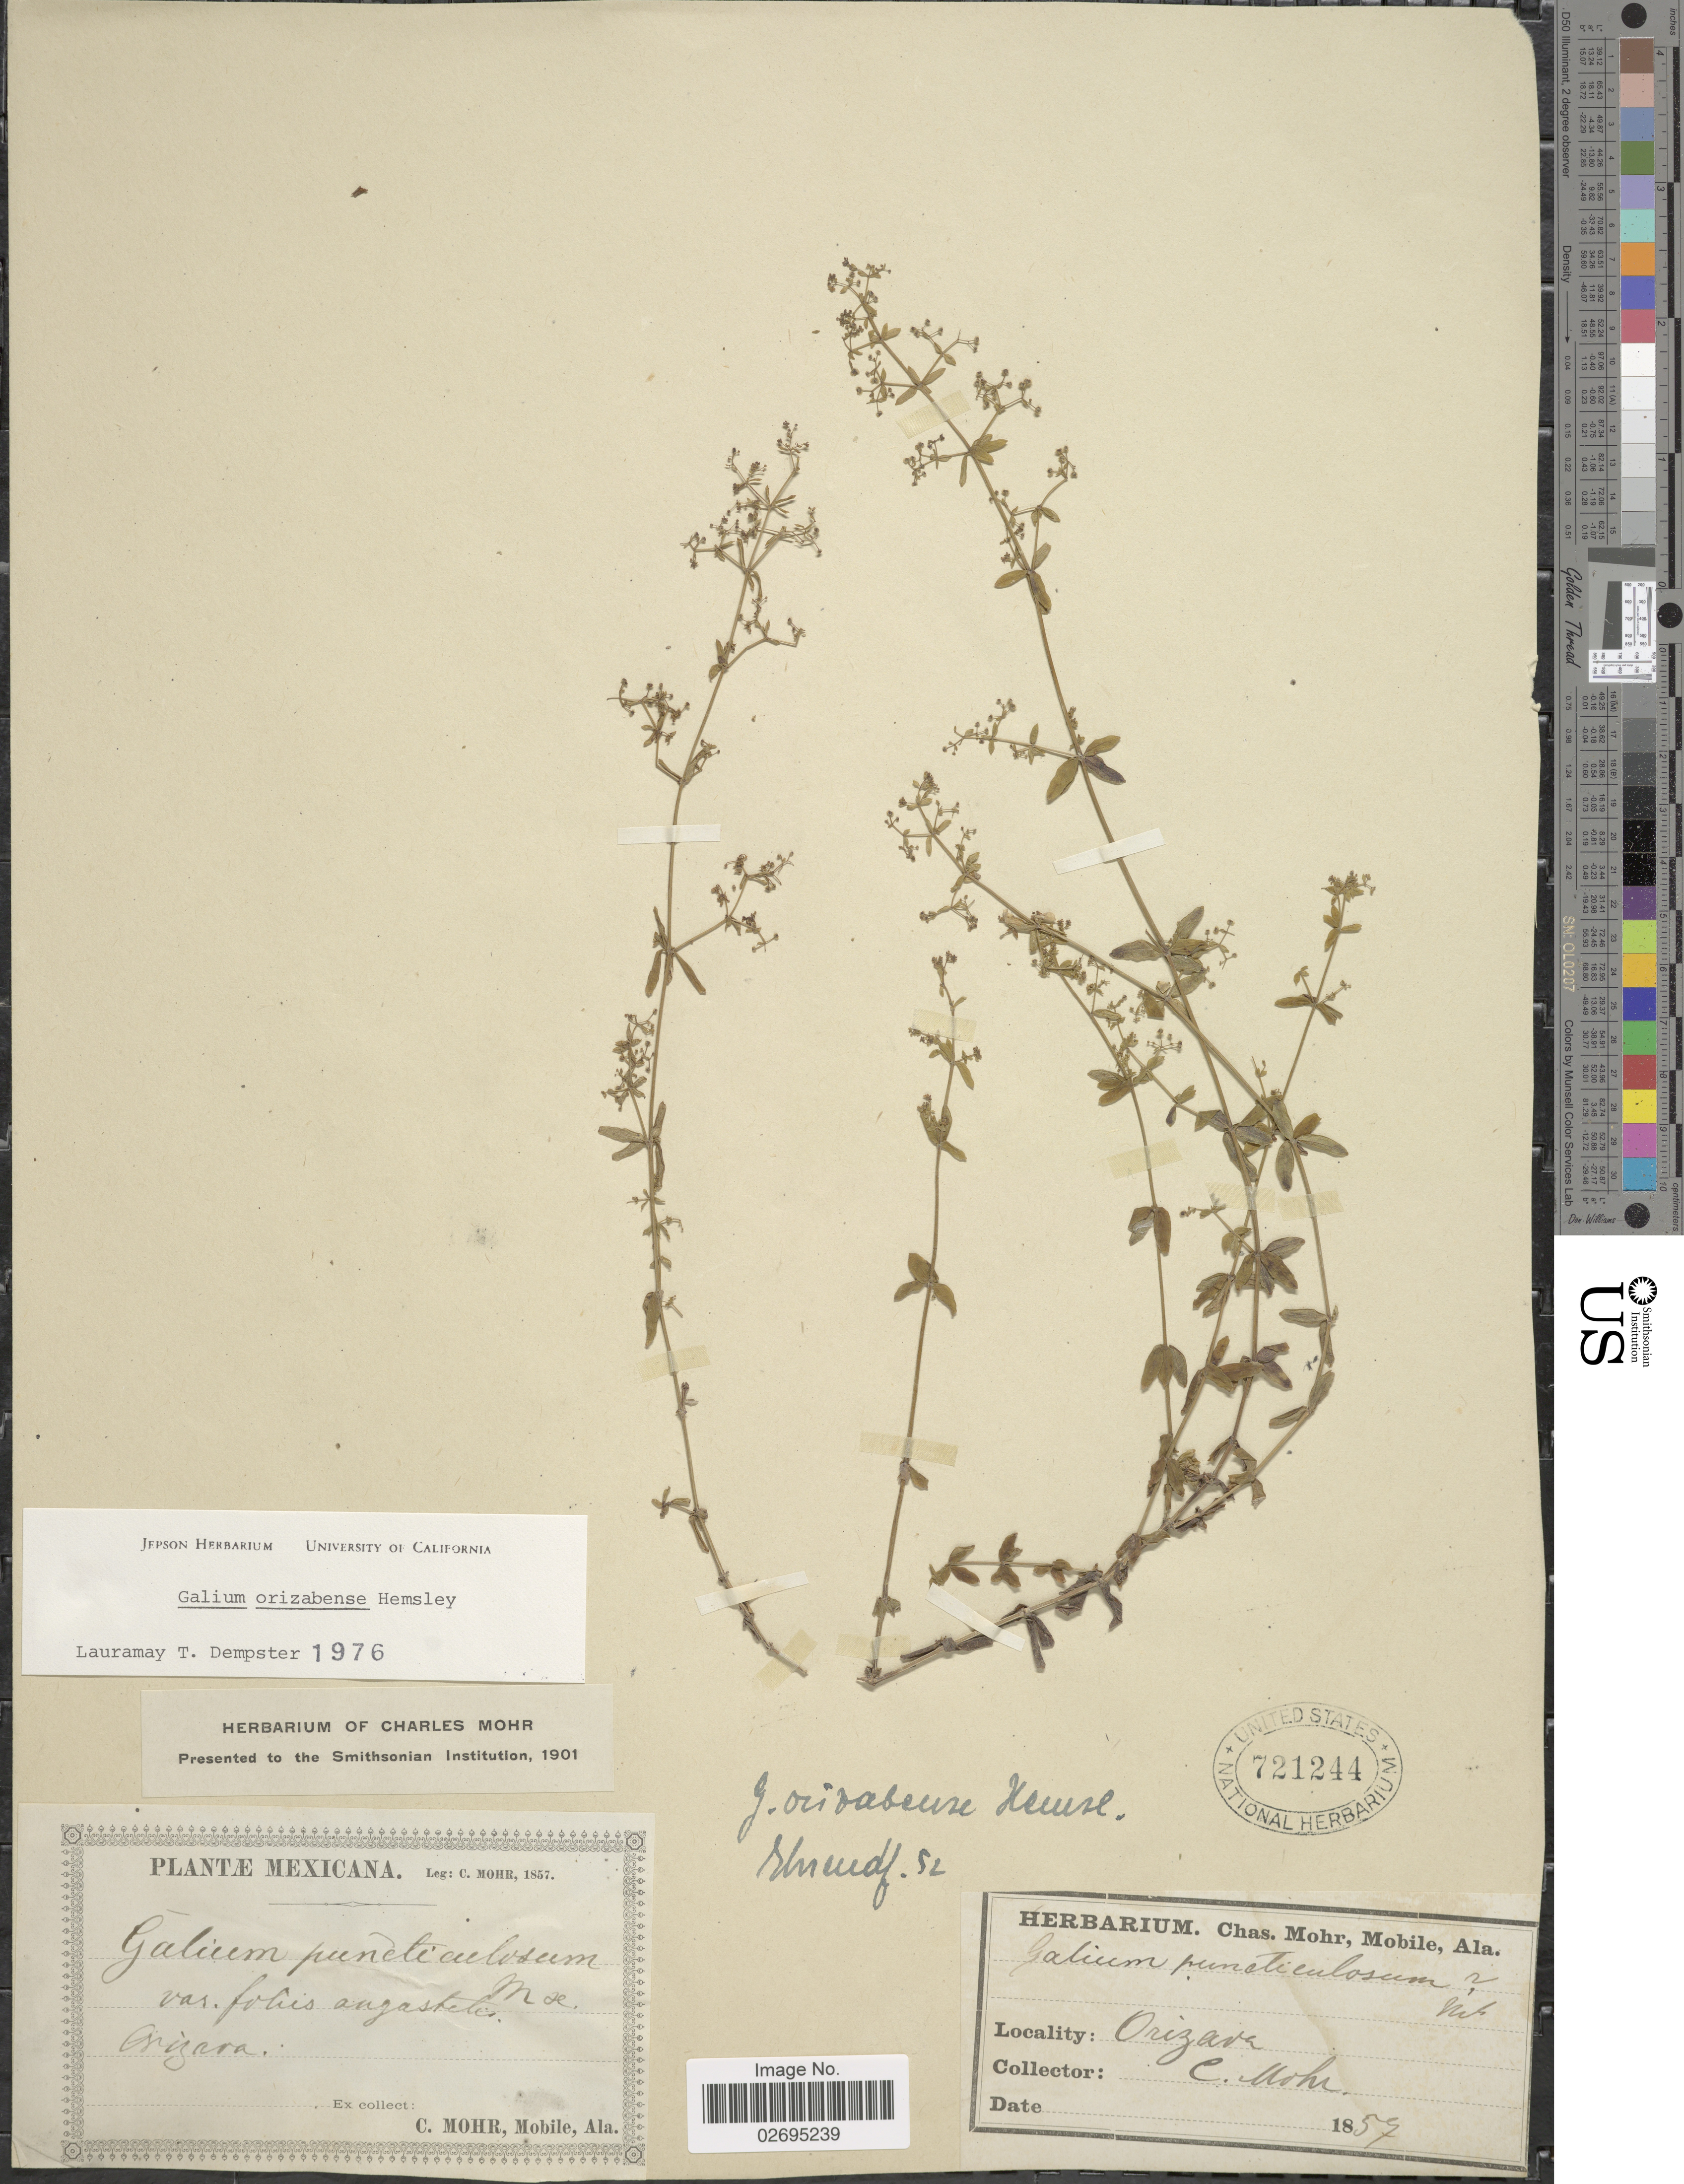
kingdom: Plantae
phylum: Tracheophyta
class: Magnoliopsida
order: Gentianales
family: Rubiaceae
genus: Galium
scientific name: Galium orizabense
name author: Hemsl.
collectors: C. T. Mohr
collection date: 1857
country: Mexico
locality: Orizava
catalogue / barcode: US 721244